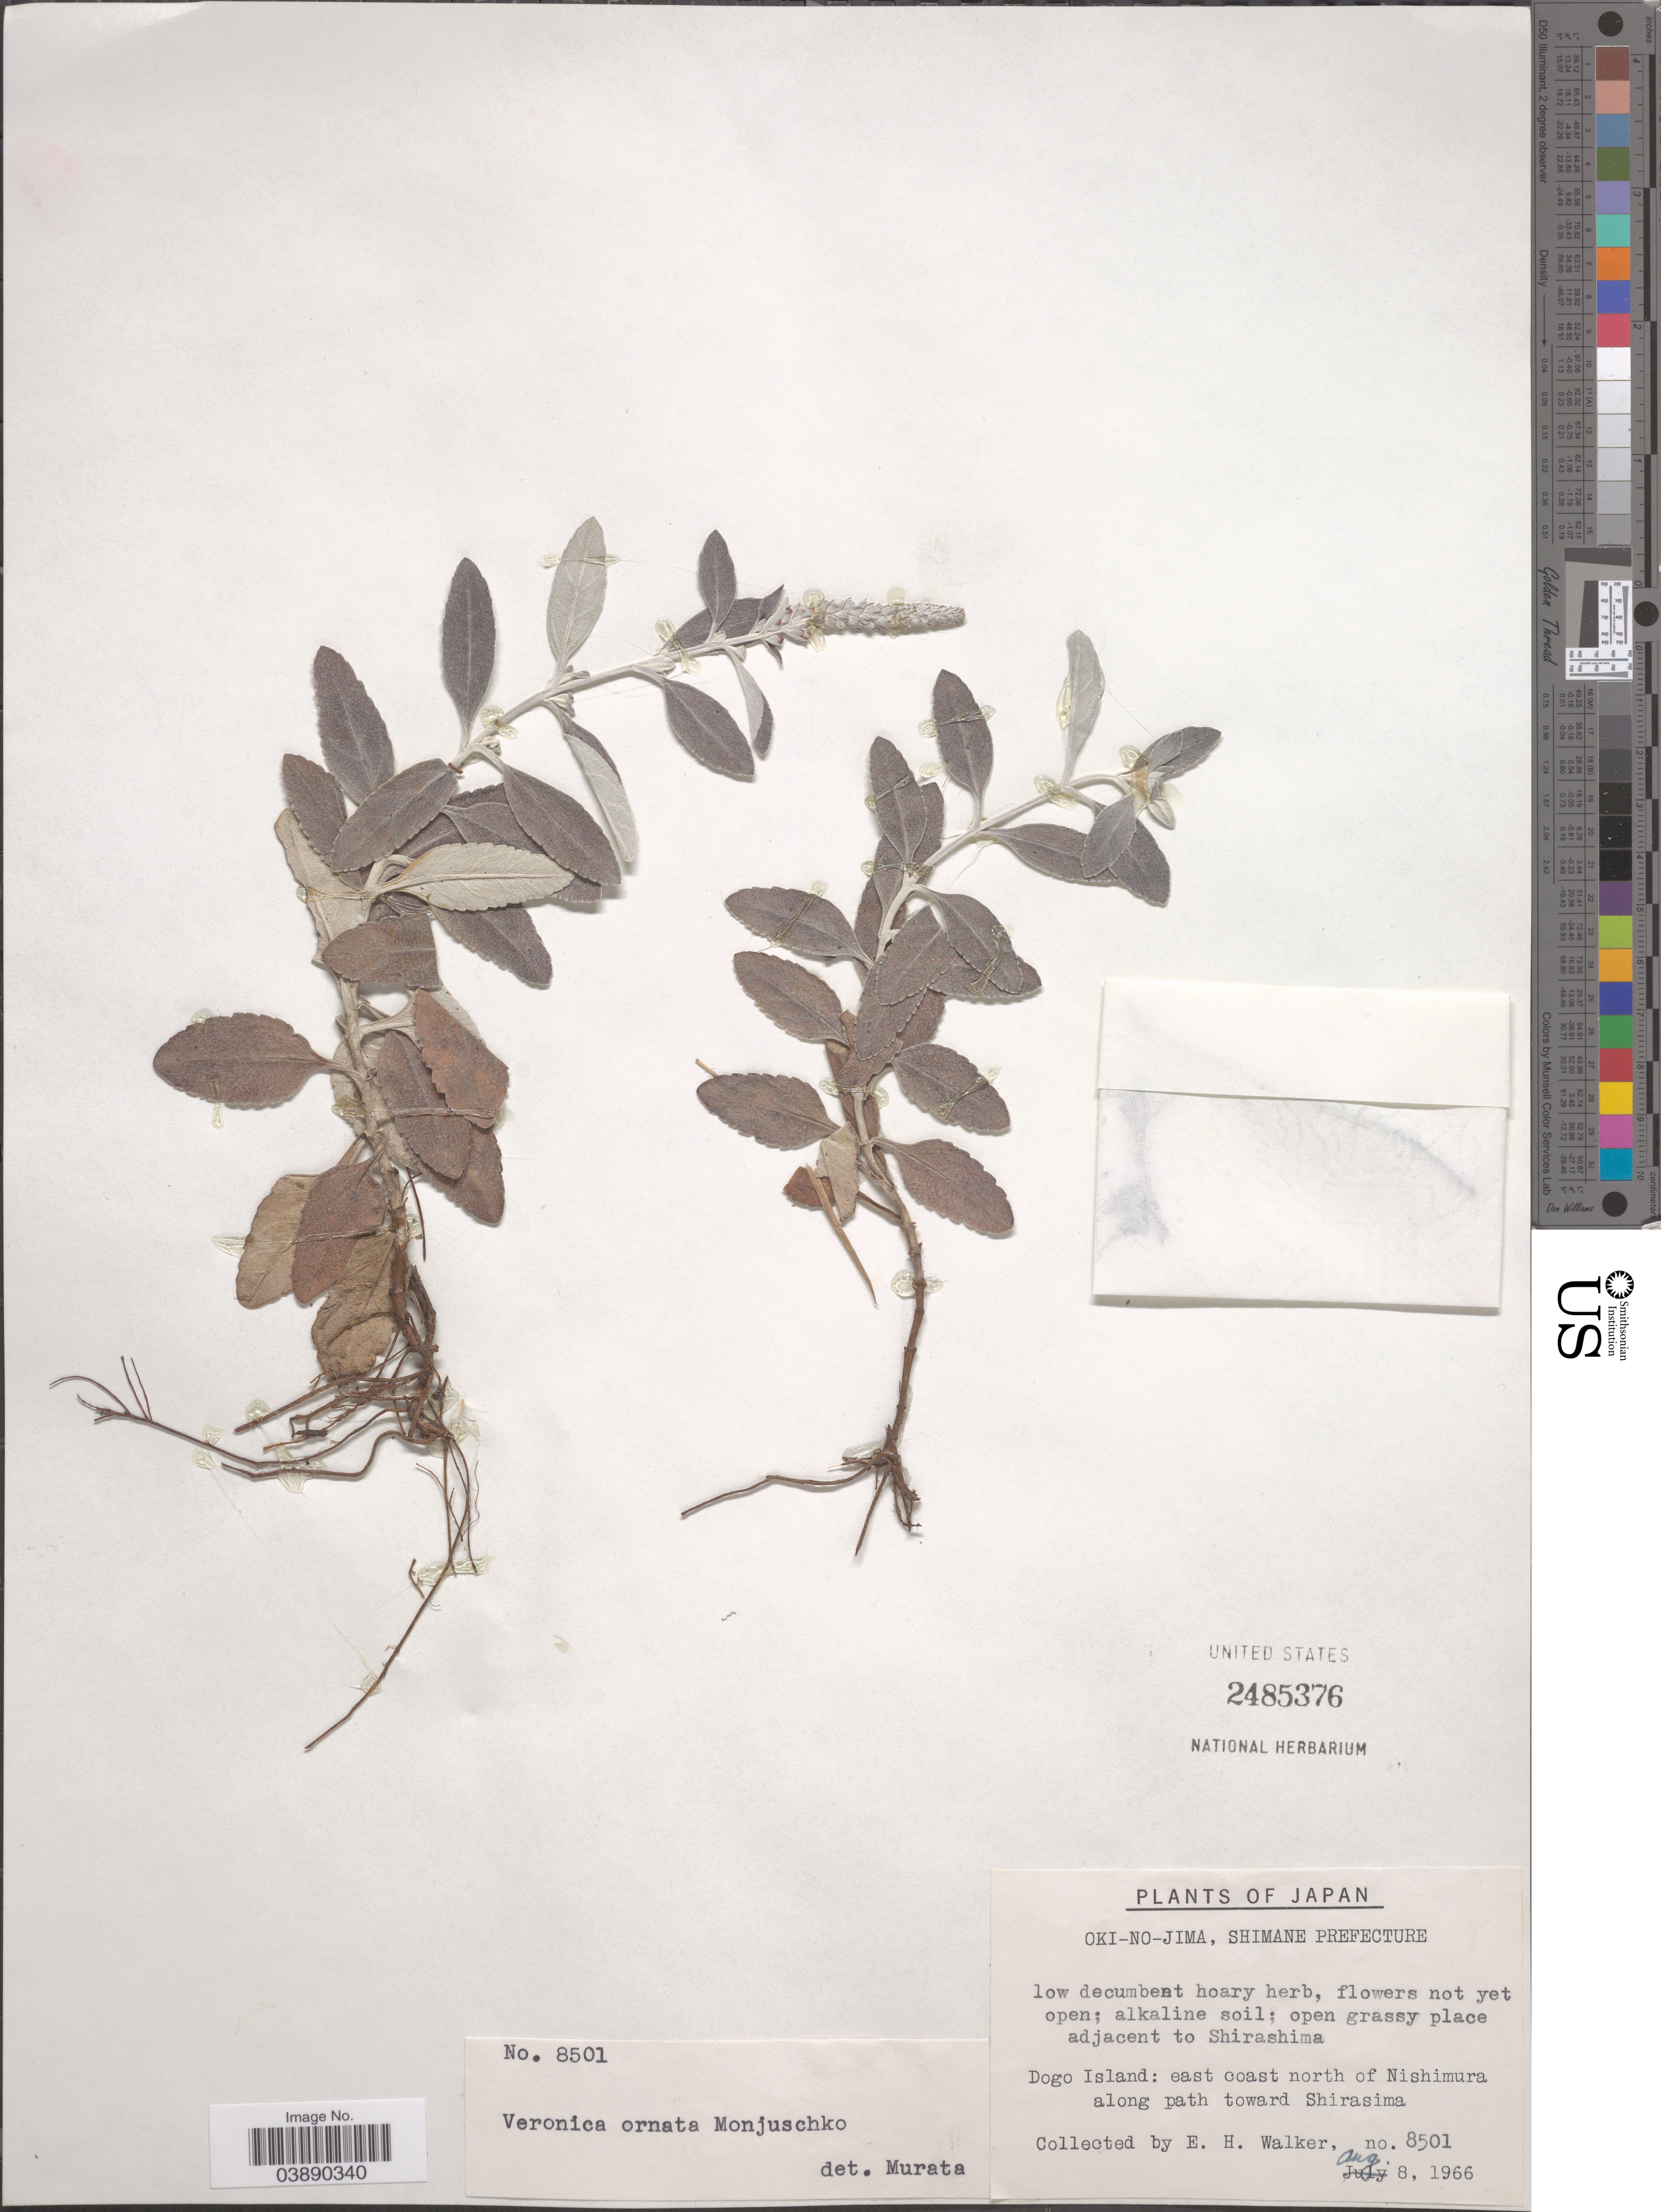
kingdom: Plantae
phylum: Tracheophyta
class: Magnoliopsida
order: Lamiales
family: Plantaginaceae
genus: Veronica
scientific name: Veronica ornata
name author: Monjuschko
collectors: E. H. Walker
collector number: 8501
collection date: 1966-08-08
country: Japan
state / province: Simane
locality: Oki-No-Jima, Shimane Prefecture. Adjacent to Shirashima. Dogo Island: east coast north to Nishimura along path toward Shirasima.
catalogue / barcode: US 2485376